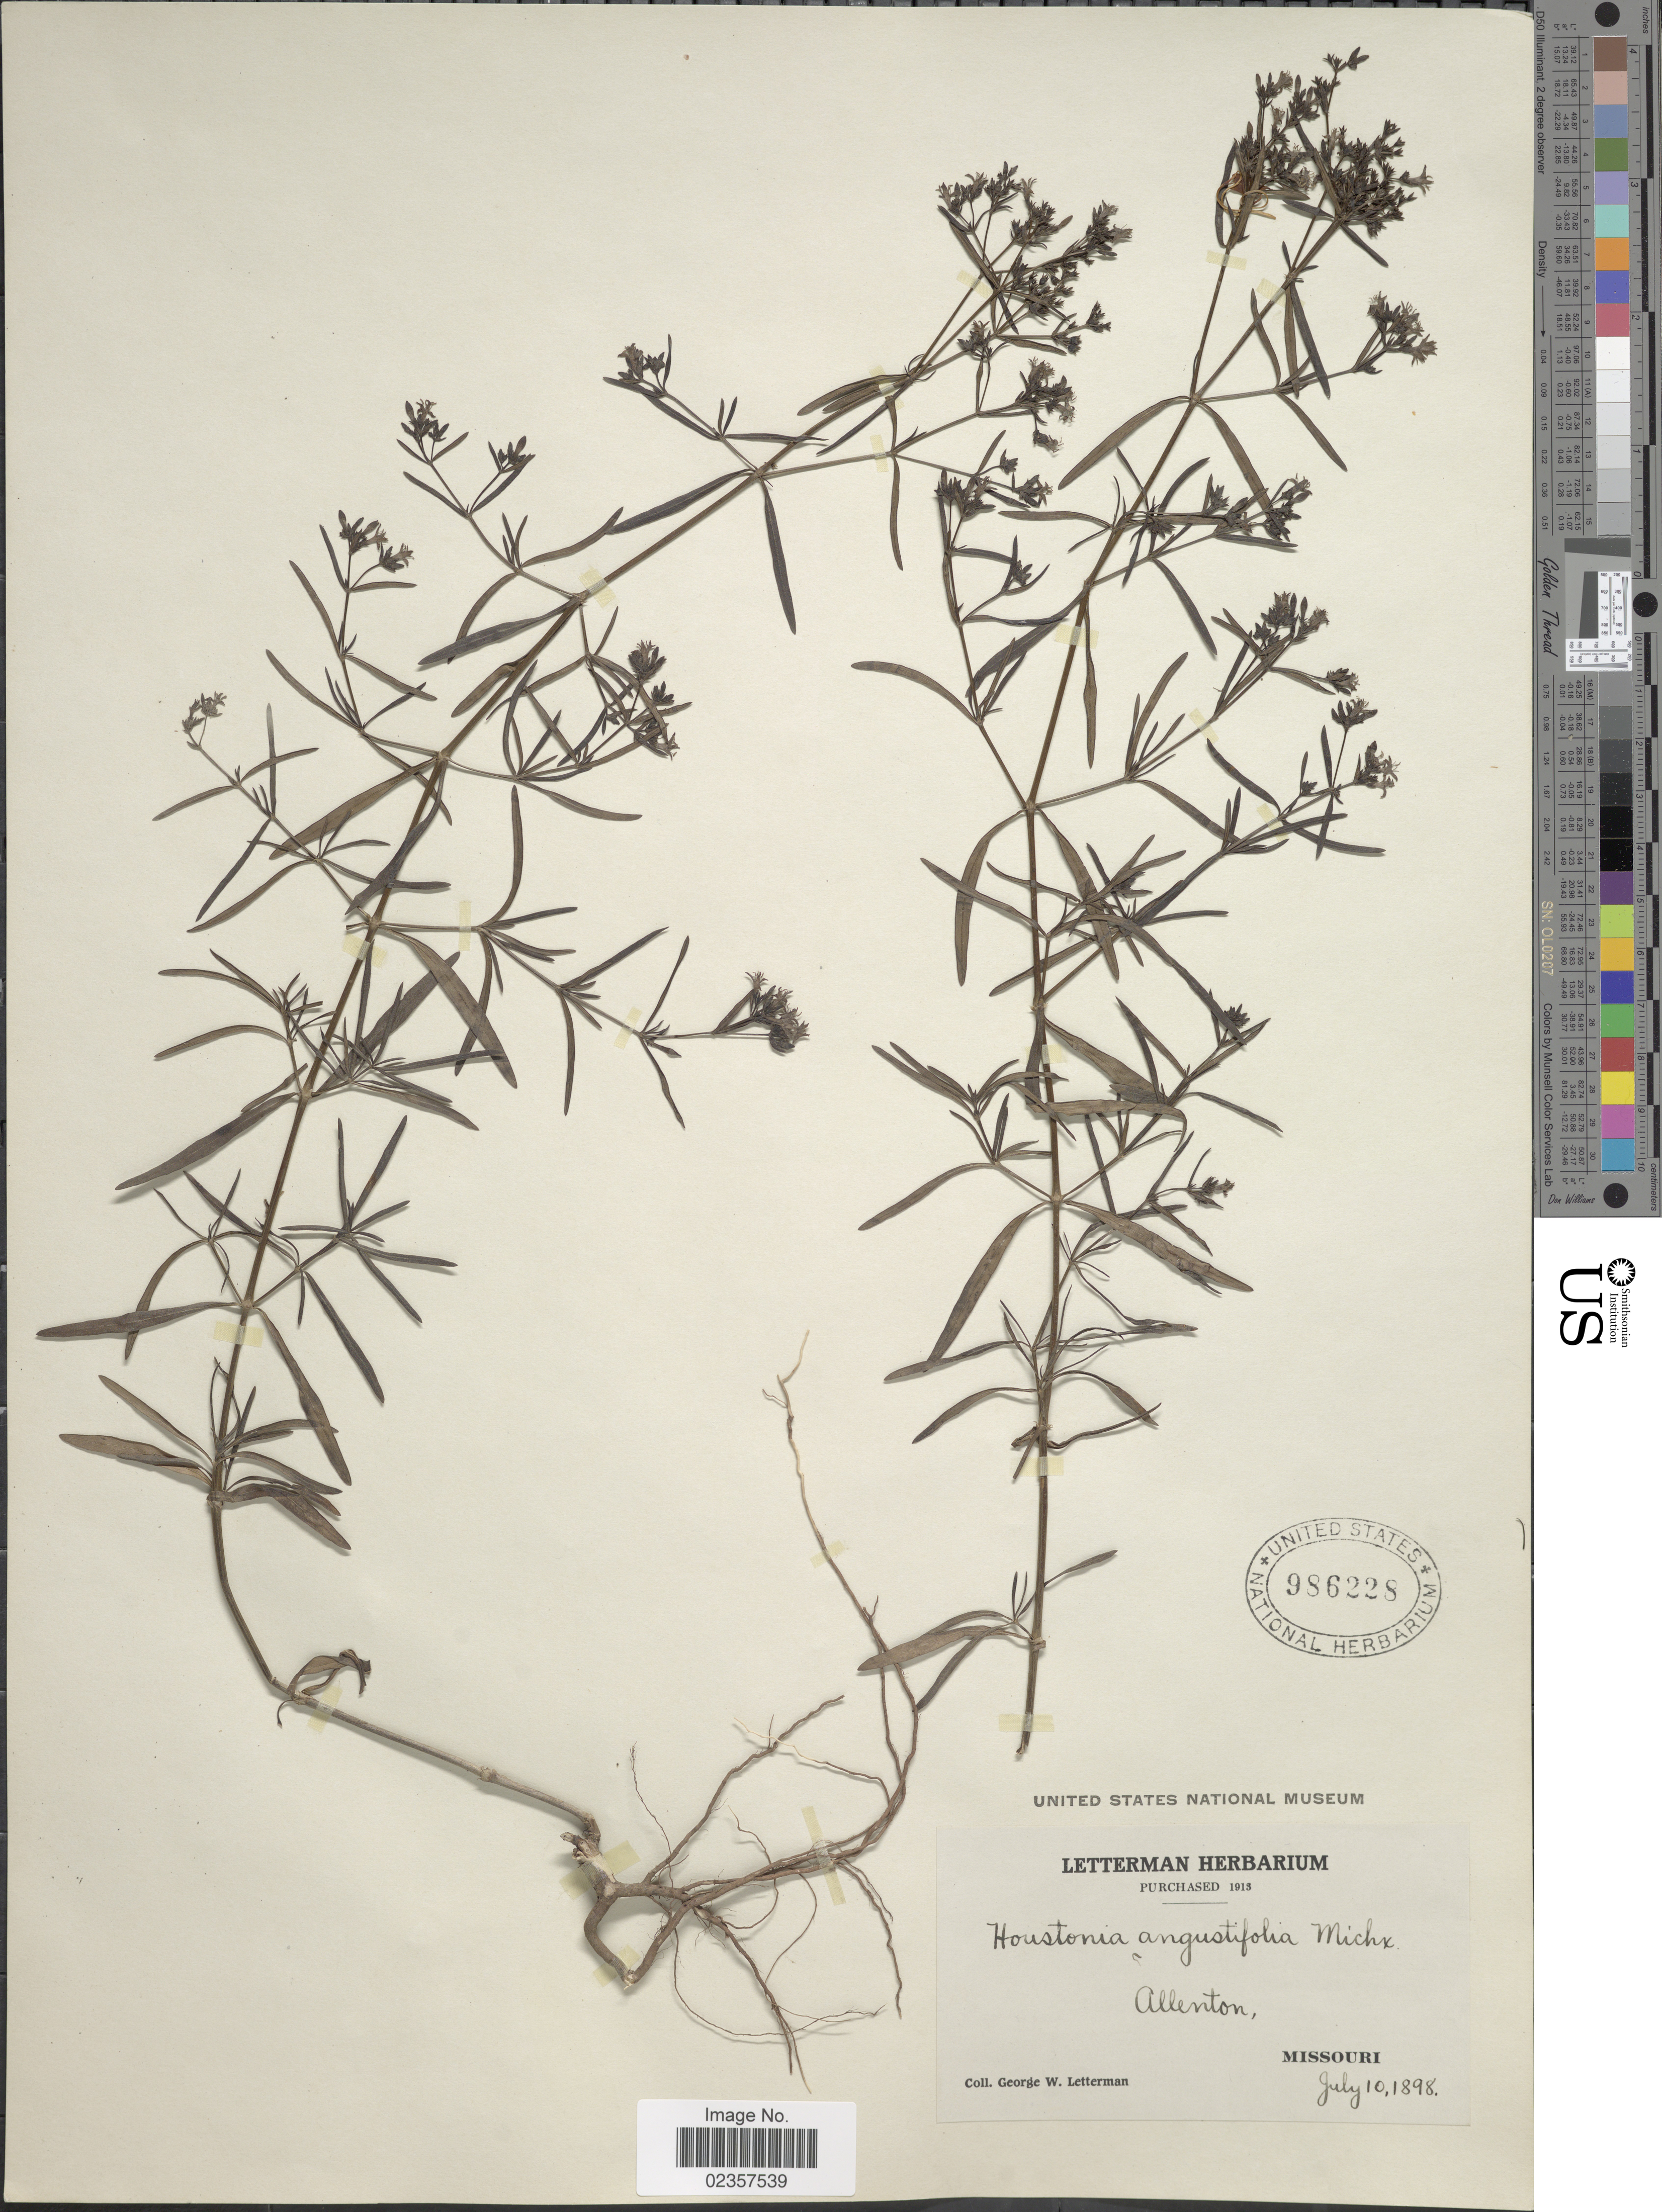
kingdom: Plantae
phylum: Tracheophyta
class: Magnoliopsida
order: Gentianales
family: Rubiaceae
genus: Houstonia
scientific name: Houstonia nigricans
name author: (Lam.) Fernald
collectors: G. W. Letterman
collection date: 1898-07-10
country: United States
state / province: Missouri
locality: Allenton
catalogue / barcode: US 986228